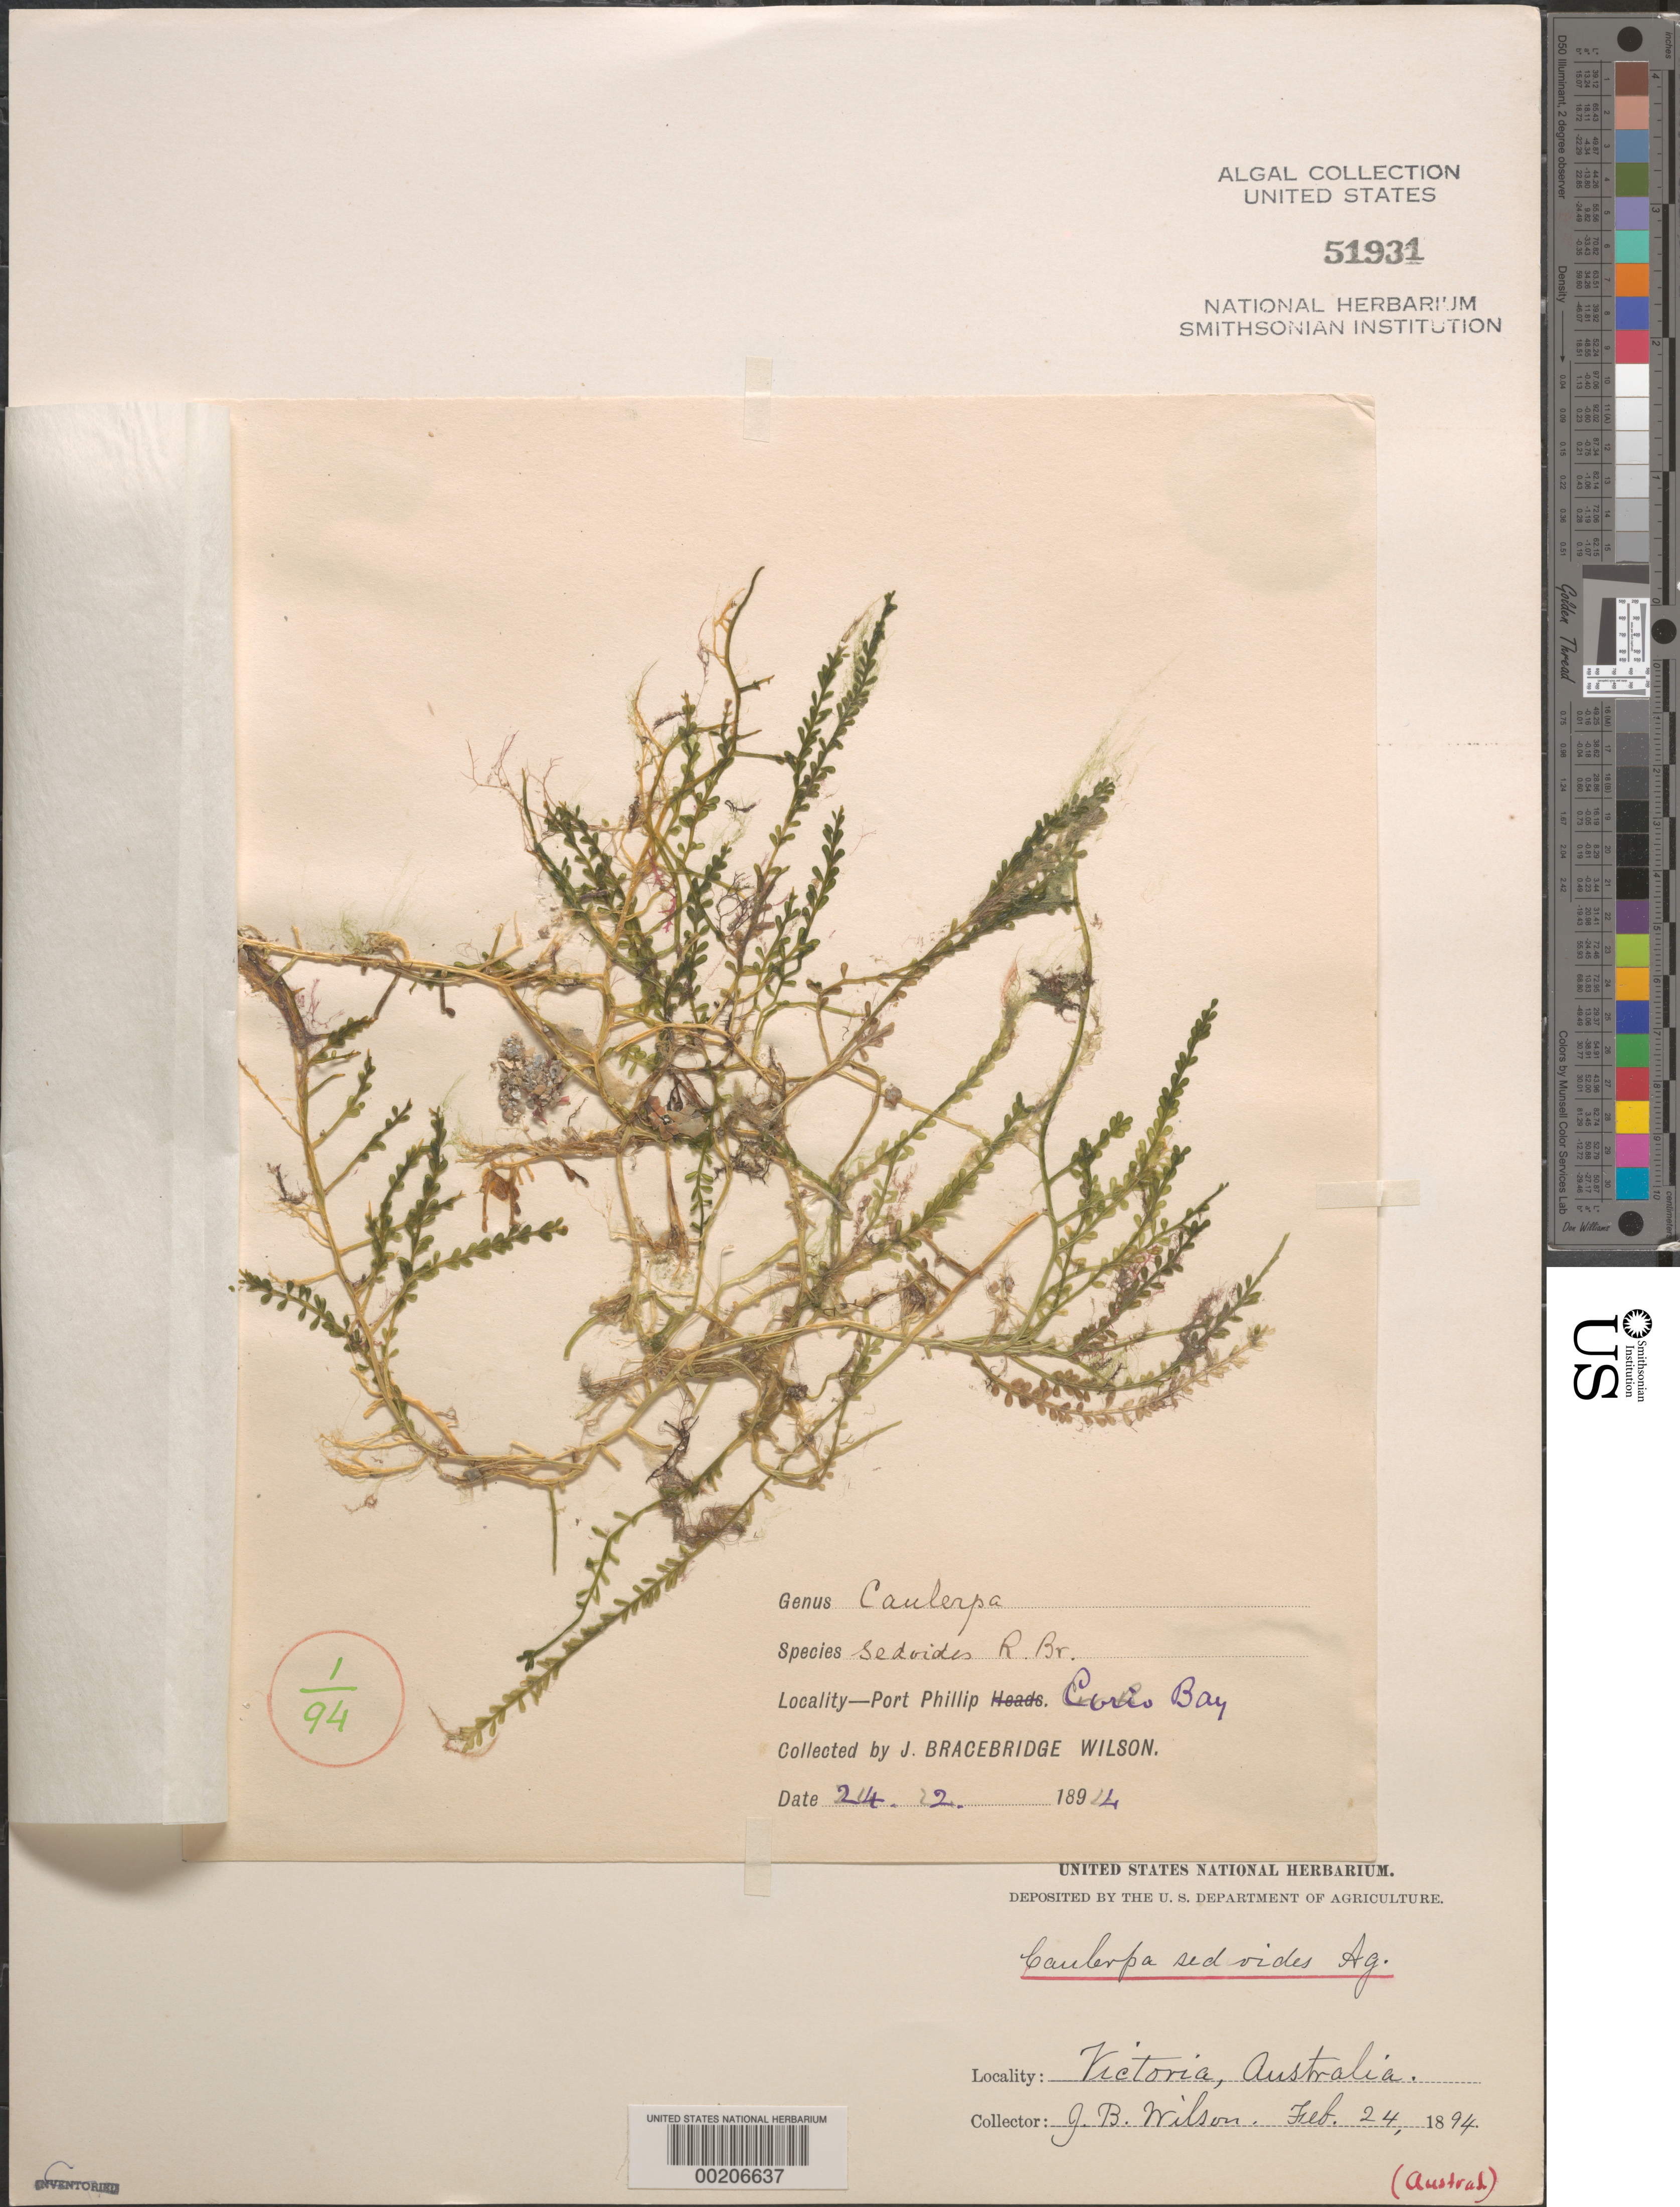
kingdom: Plantae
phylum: Chlorophyta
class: Ulvophyceae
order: Bryopsidales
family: Caulerpaceae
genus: Caulerpa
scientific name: Caulerpa sedoides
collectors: J. B. Wilson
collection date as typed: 24 Feb 1894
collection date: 1894-02-24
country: Australia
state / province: Victoria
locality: Corio bay, port phillip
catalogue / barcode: US 51931